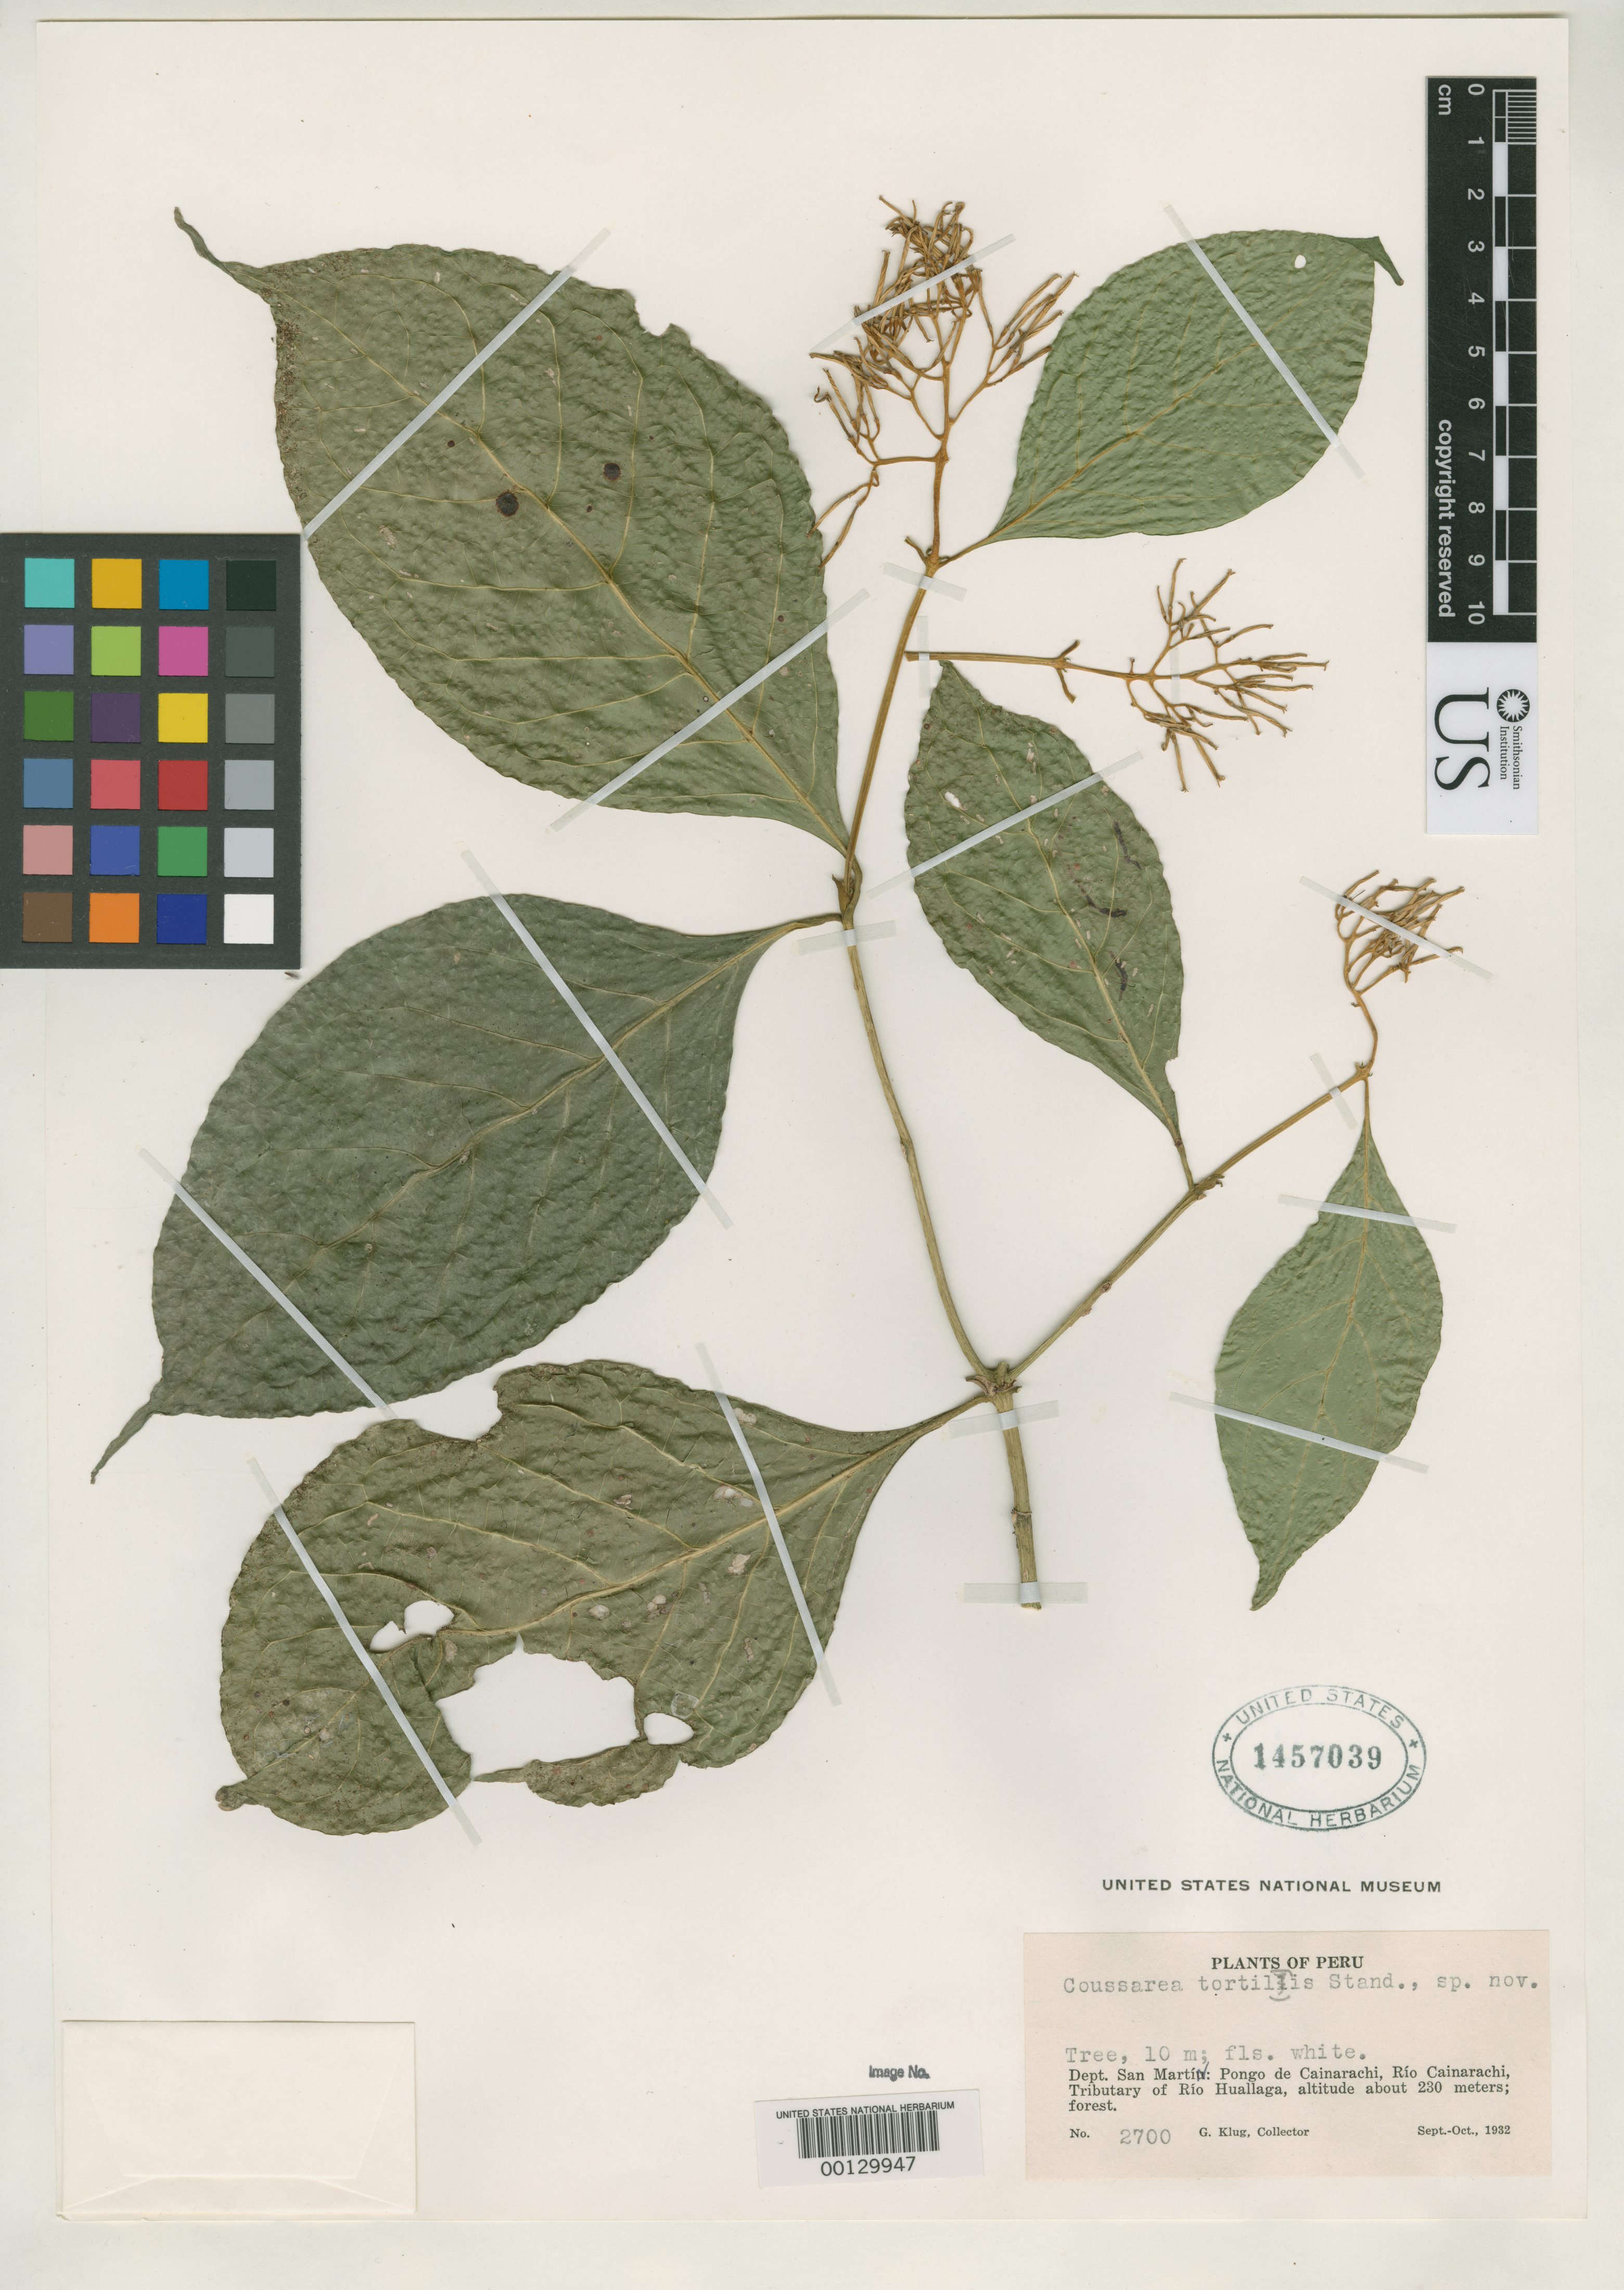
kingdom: Plantae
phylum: Tracheophyta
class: Magnoliopsida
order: Gentianales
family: Rubiaceae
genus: Coussarea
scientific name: Coussarea tortilis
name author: Standl. in J.F. Macbr.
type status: Isotype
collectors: G. Klug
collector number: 2700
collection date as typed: Sep 1932 to -- Oct 1932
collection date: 1932-09/1932-10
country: Peru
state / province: San Martín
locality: Pongo de Cainarachi, Rio Cainarachi, tributary of Rio Huallaga.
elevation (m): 230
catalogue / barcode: US 1457039